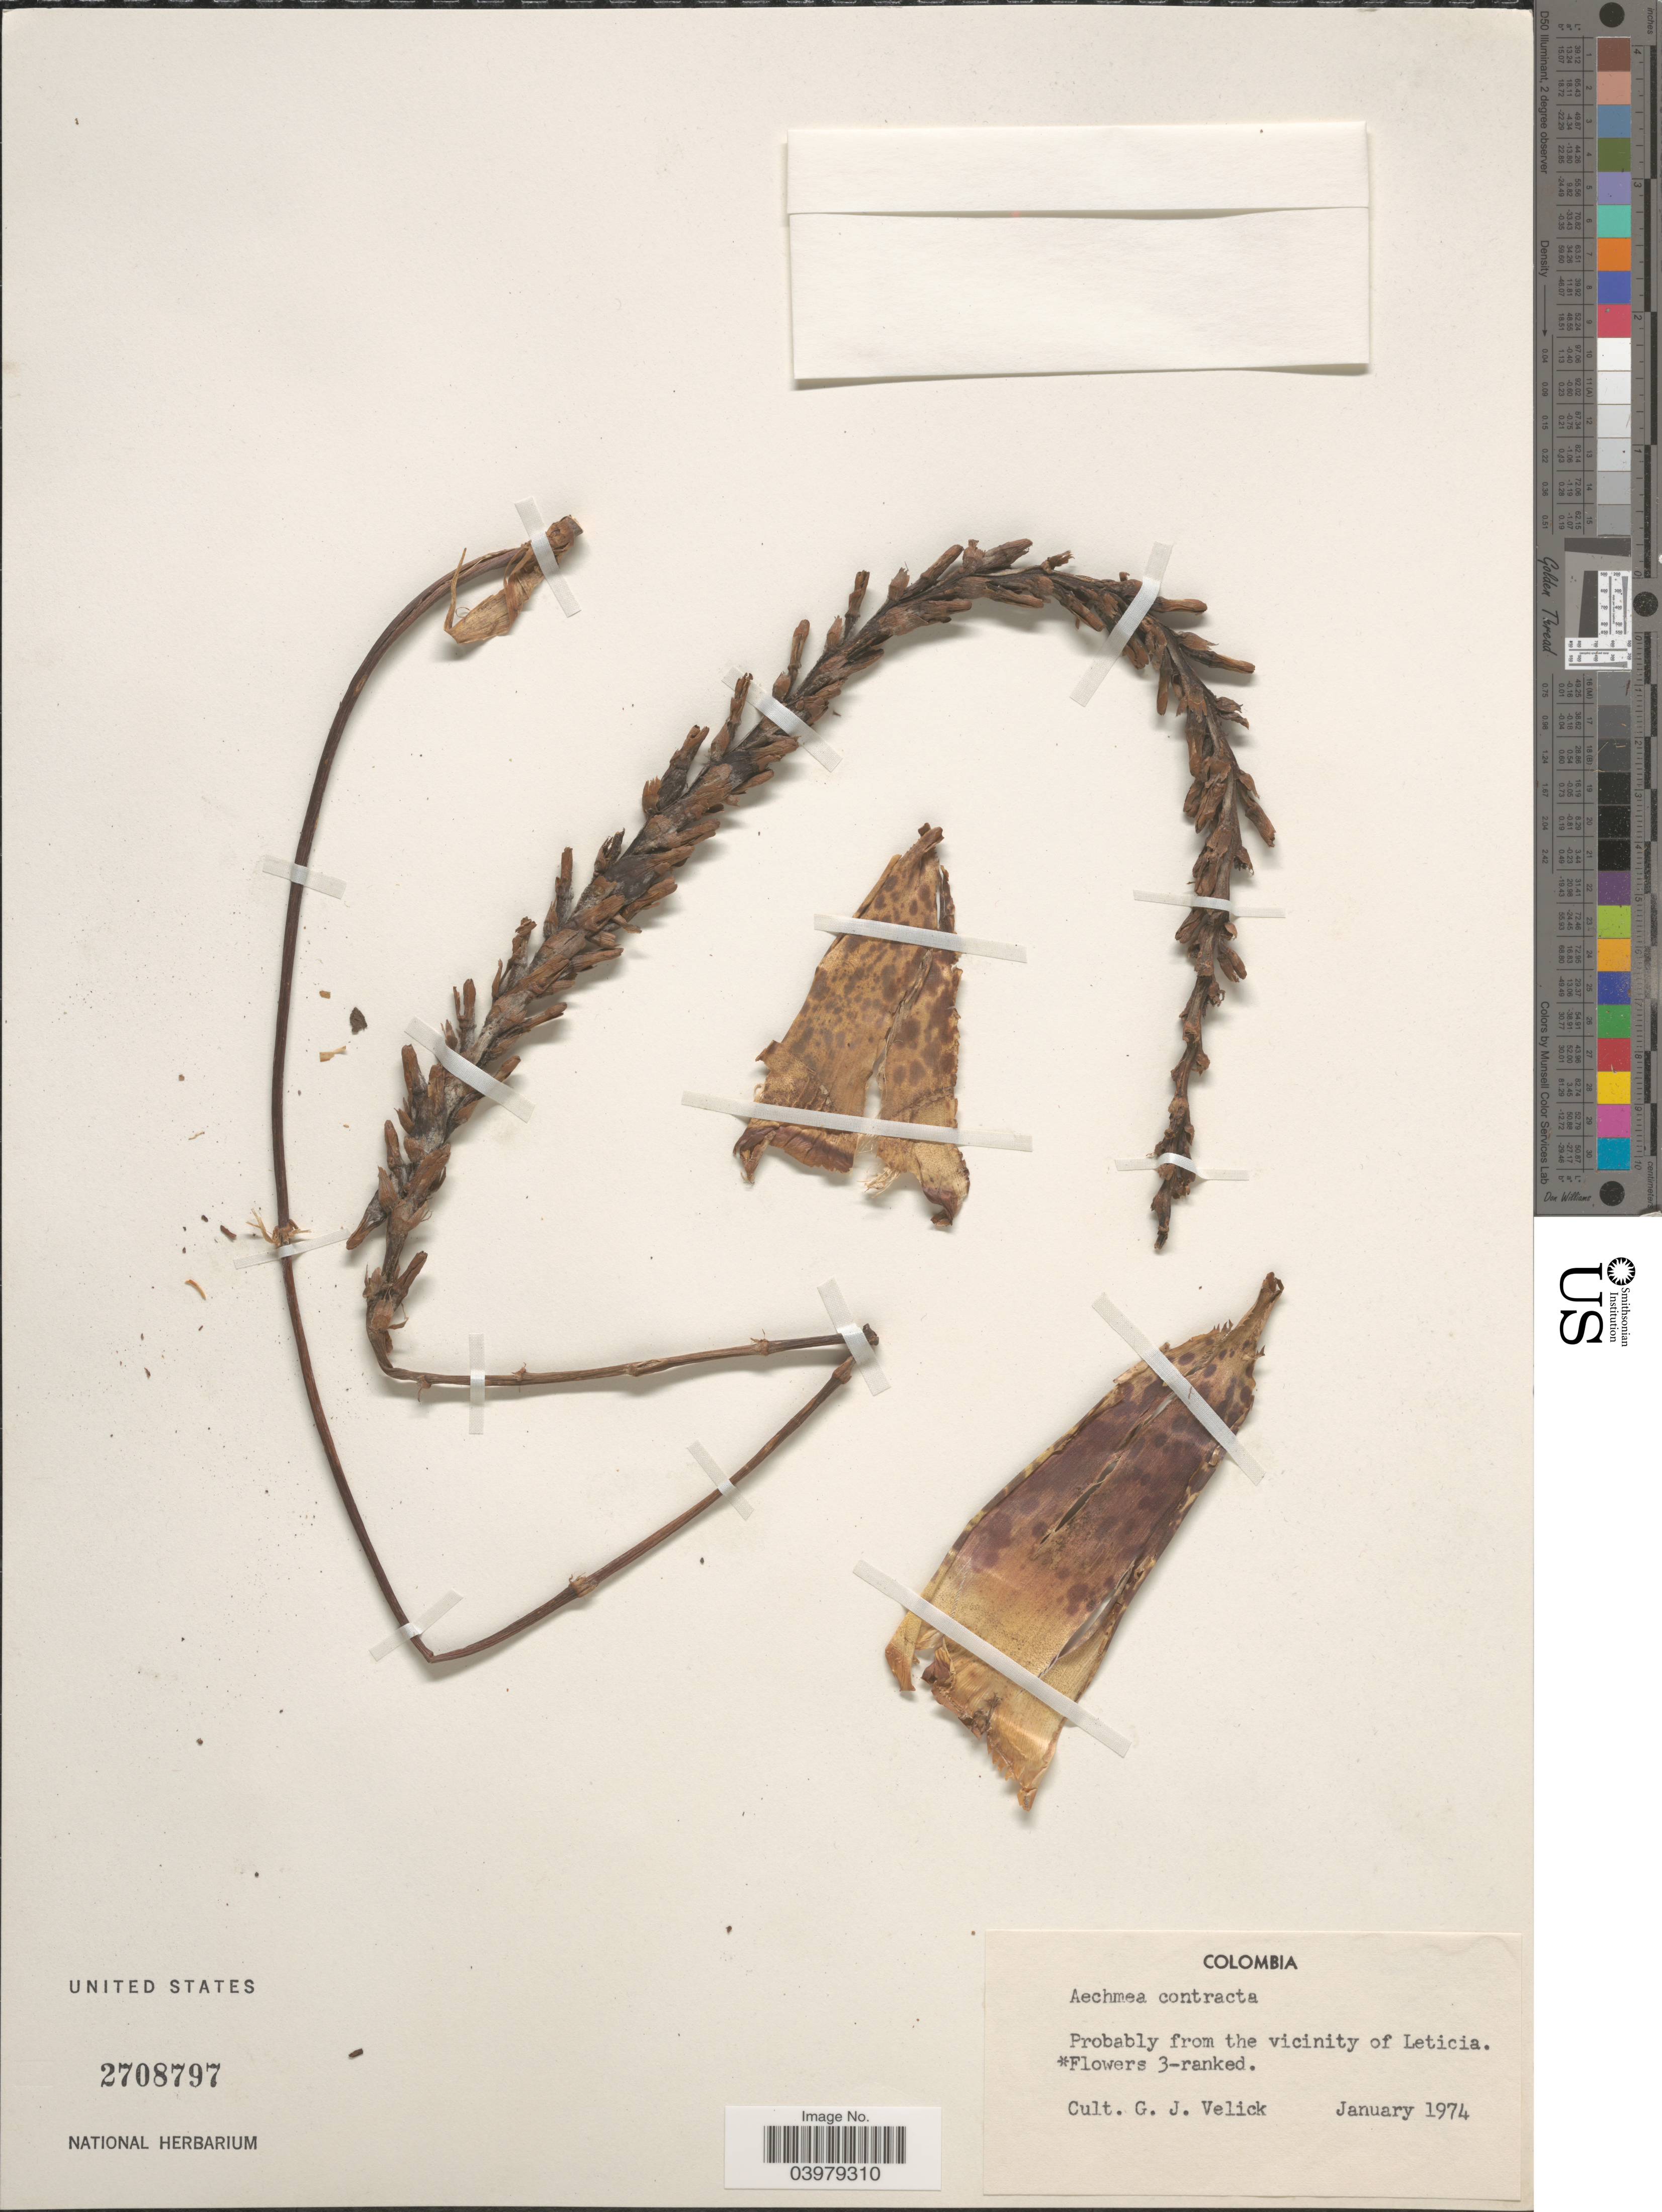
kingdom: Plantae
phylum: Tracheophyta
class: Liliopsida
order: Poales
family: Bromeliaceae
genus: Aechmea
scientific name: Aechmea contracta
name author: (Mart. ex Schult. f.) Baker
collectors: G. Velick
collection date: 1974-01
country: Colombia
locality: Probably from the vicinity of Leticia.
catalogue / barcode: US 2708797